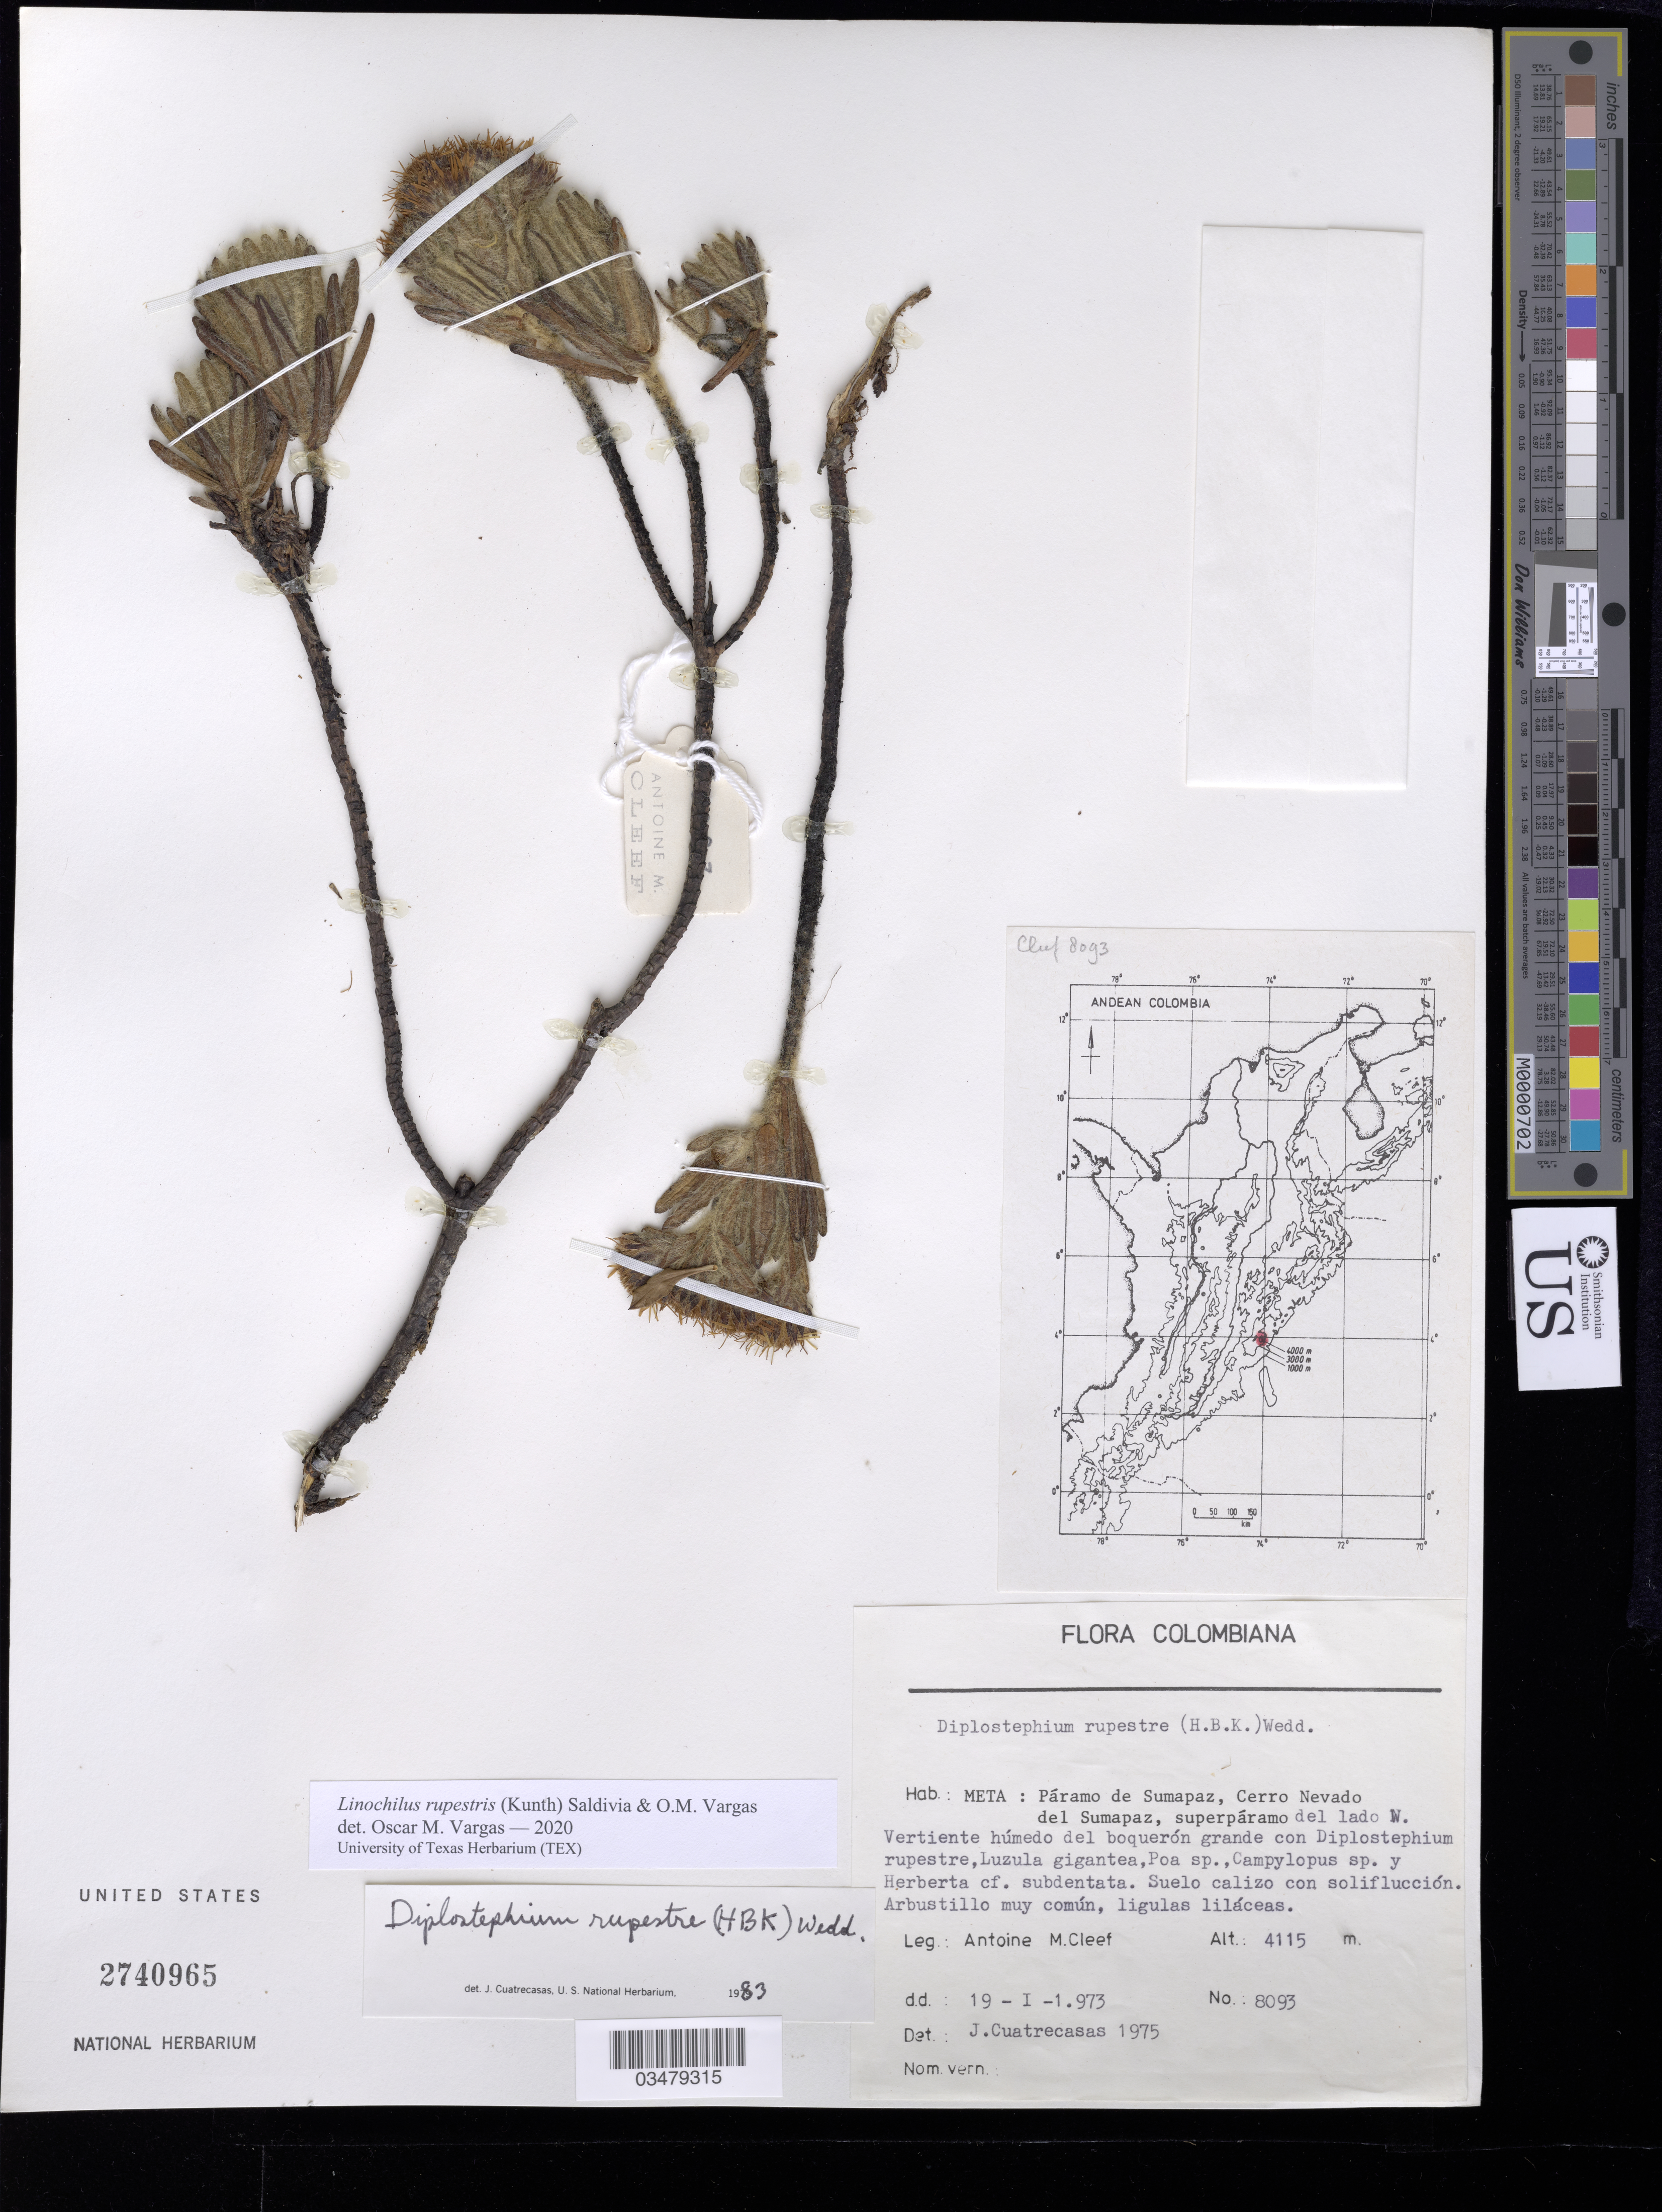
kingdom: Plantae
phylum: Tracheophyta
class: Magnoliopsida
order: Asterales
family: Asteraceae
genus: Linochilus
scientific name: Linochilus rupestris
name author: (Kunth) Saldivia & O.M. Vargas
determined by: Vargas, Oscar M.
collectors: A. M. Cleef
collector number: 8093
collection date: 1973-01-19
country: Colombia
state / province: Meta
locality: Páramo de Sumapaz, Cerro Nevado del Sumapaz, superpáramo del lado W.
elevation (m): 4200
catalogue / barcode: US 2740965